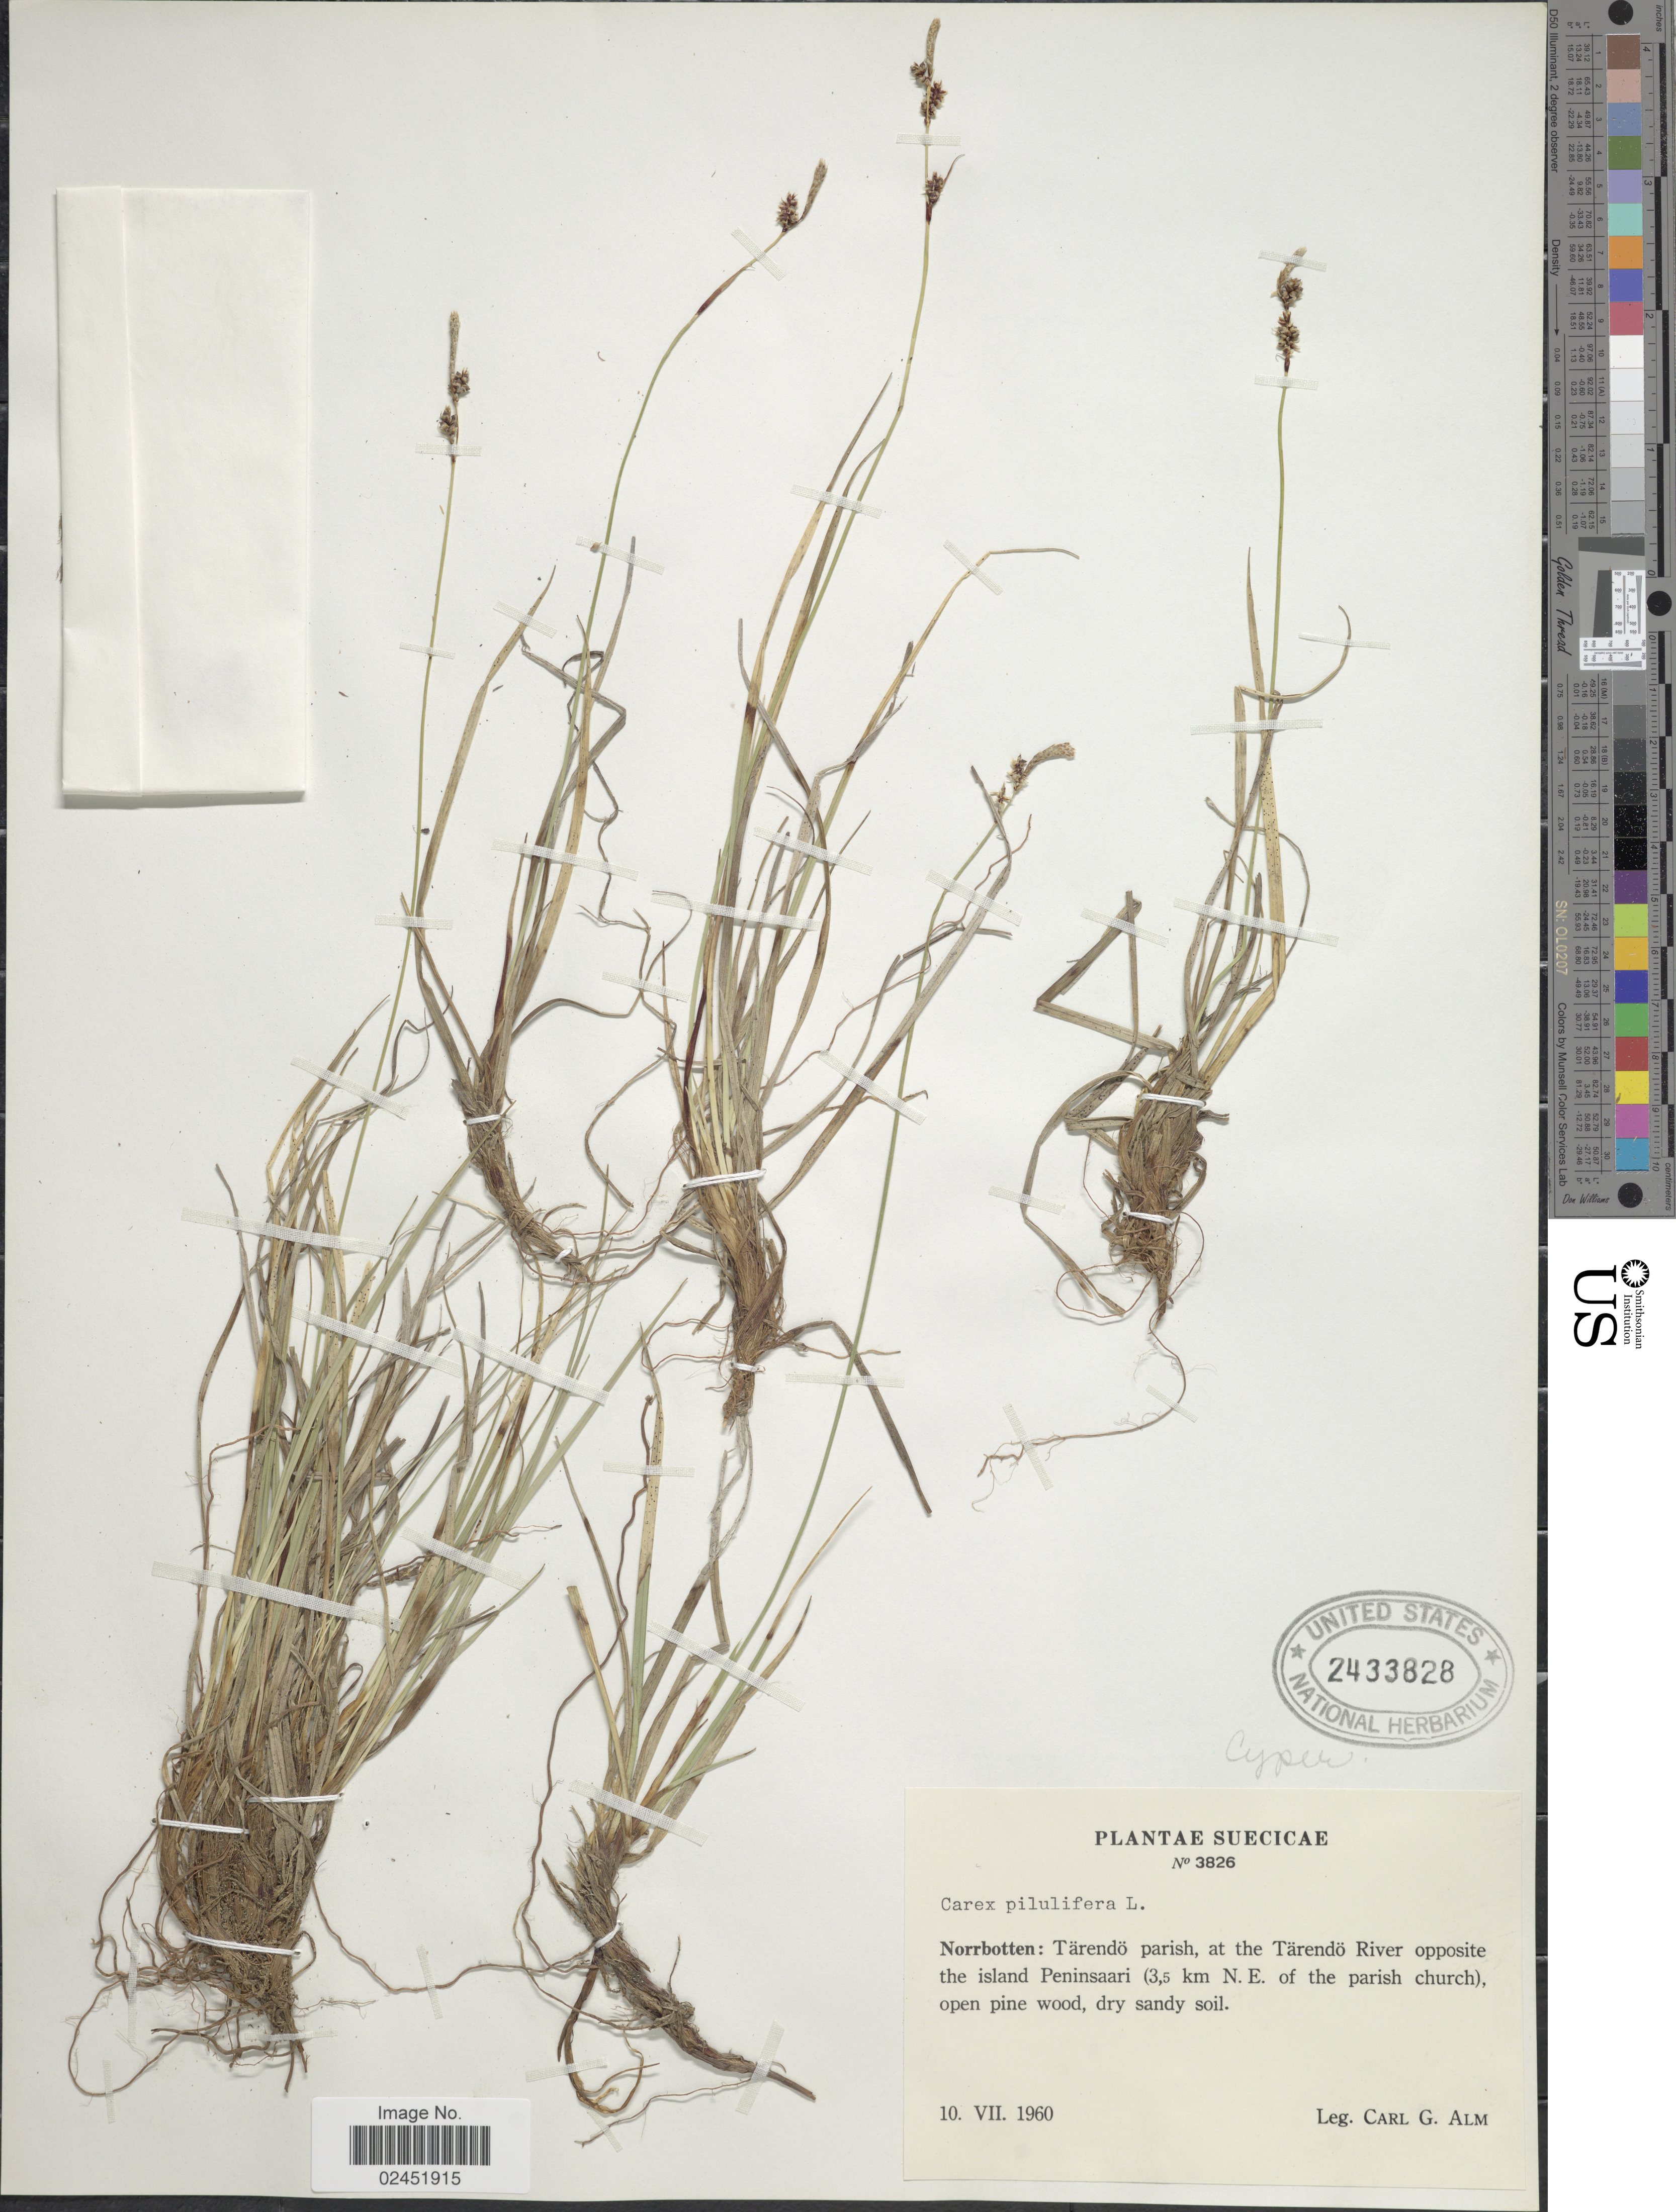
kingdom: Plantae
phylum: Tracheophyta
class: Liliopsida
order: Poales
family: Cyperaceae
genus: Carex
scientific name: Carex pilulifera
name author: L.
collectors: C. G. Alm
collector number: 3826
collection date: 1960-07-10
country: Sweden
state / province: Norrbotten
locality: Norrbotten: Tärendö parish, at the Tärendö River opposite the island Peninsaari (3,5 km N.E. of the parish church), open pine wood, dry sandy soil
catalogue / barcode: US 2433828